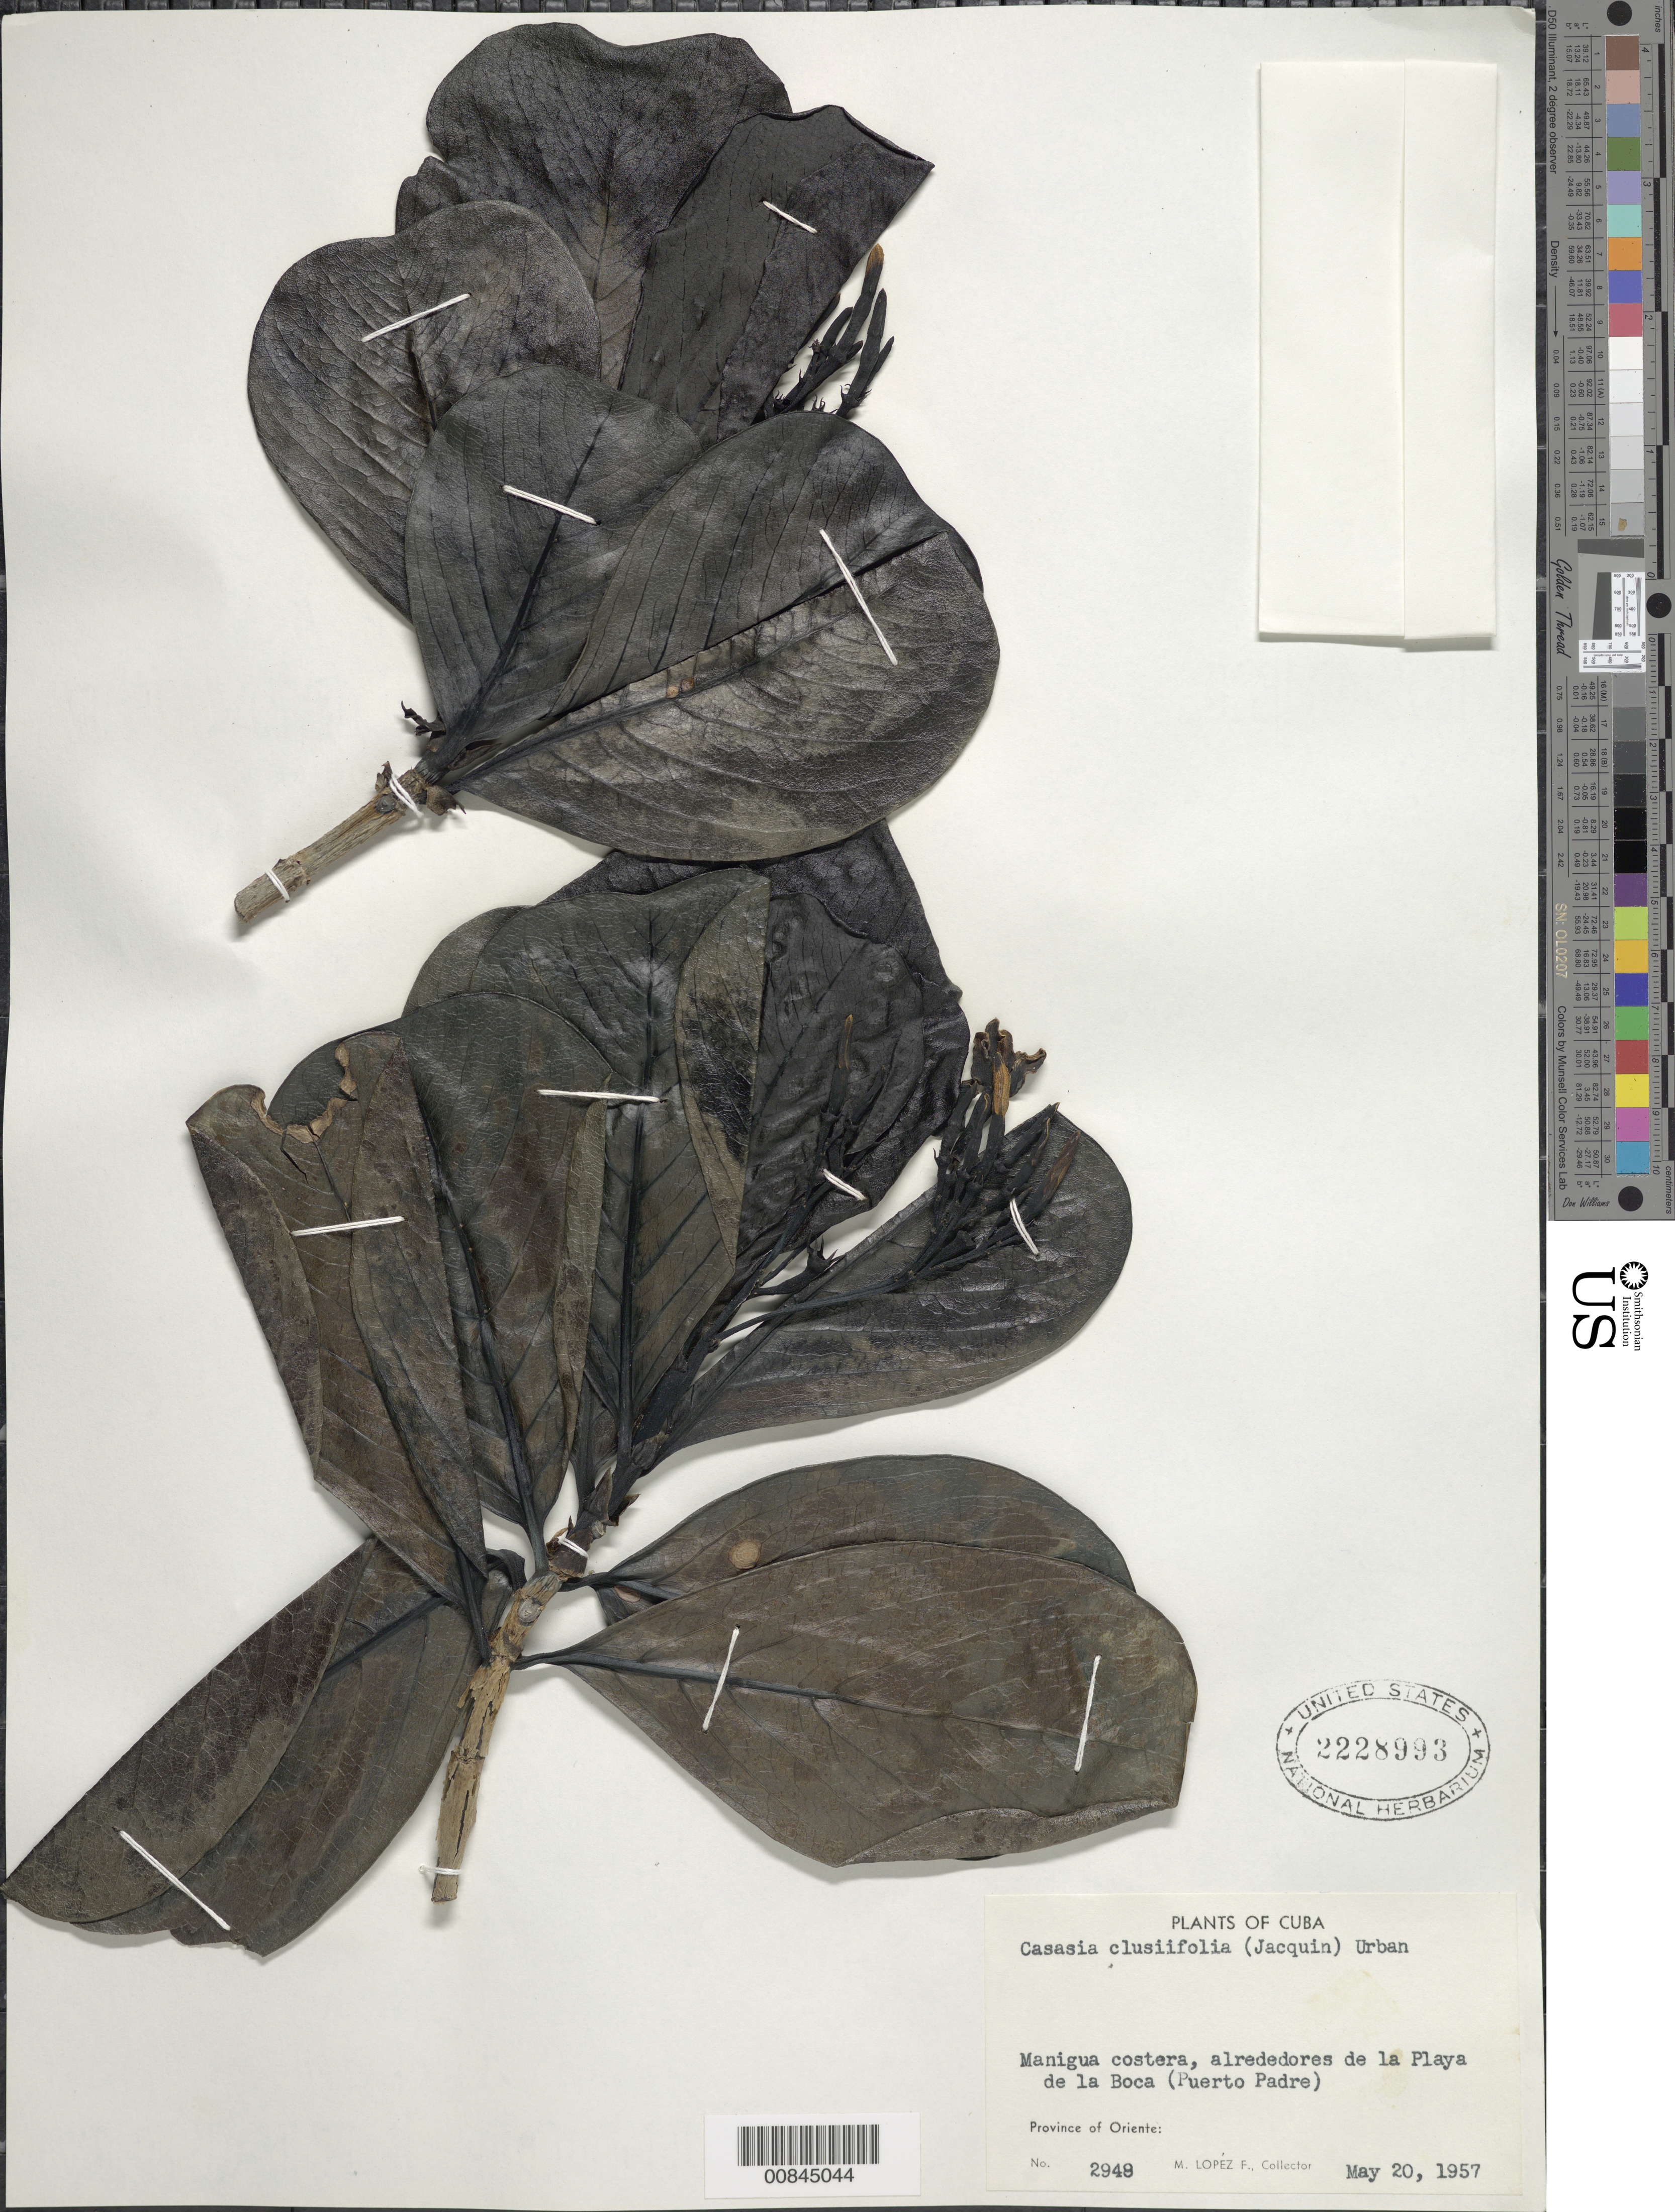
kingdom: Plantae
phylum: Tracheophyta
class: Magnoliopsida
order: Gentianales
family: Rubiaceae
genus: Casasia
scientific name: Casasia clusiifolia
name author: (Jacq.) Urb.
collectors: M. López Figueiras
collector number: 2948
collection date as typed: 20 May 1957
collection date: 1957-05-20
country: Cuba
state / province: Oriente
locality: Manigua costera, Playa de la Boca (Puerto Padre)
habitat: Alrededores de la playa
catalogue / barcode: US 2228993